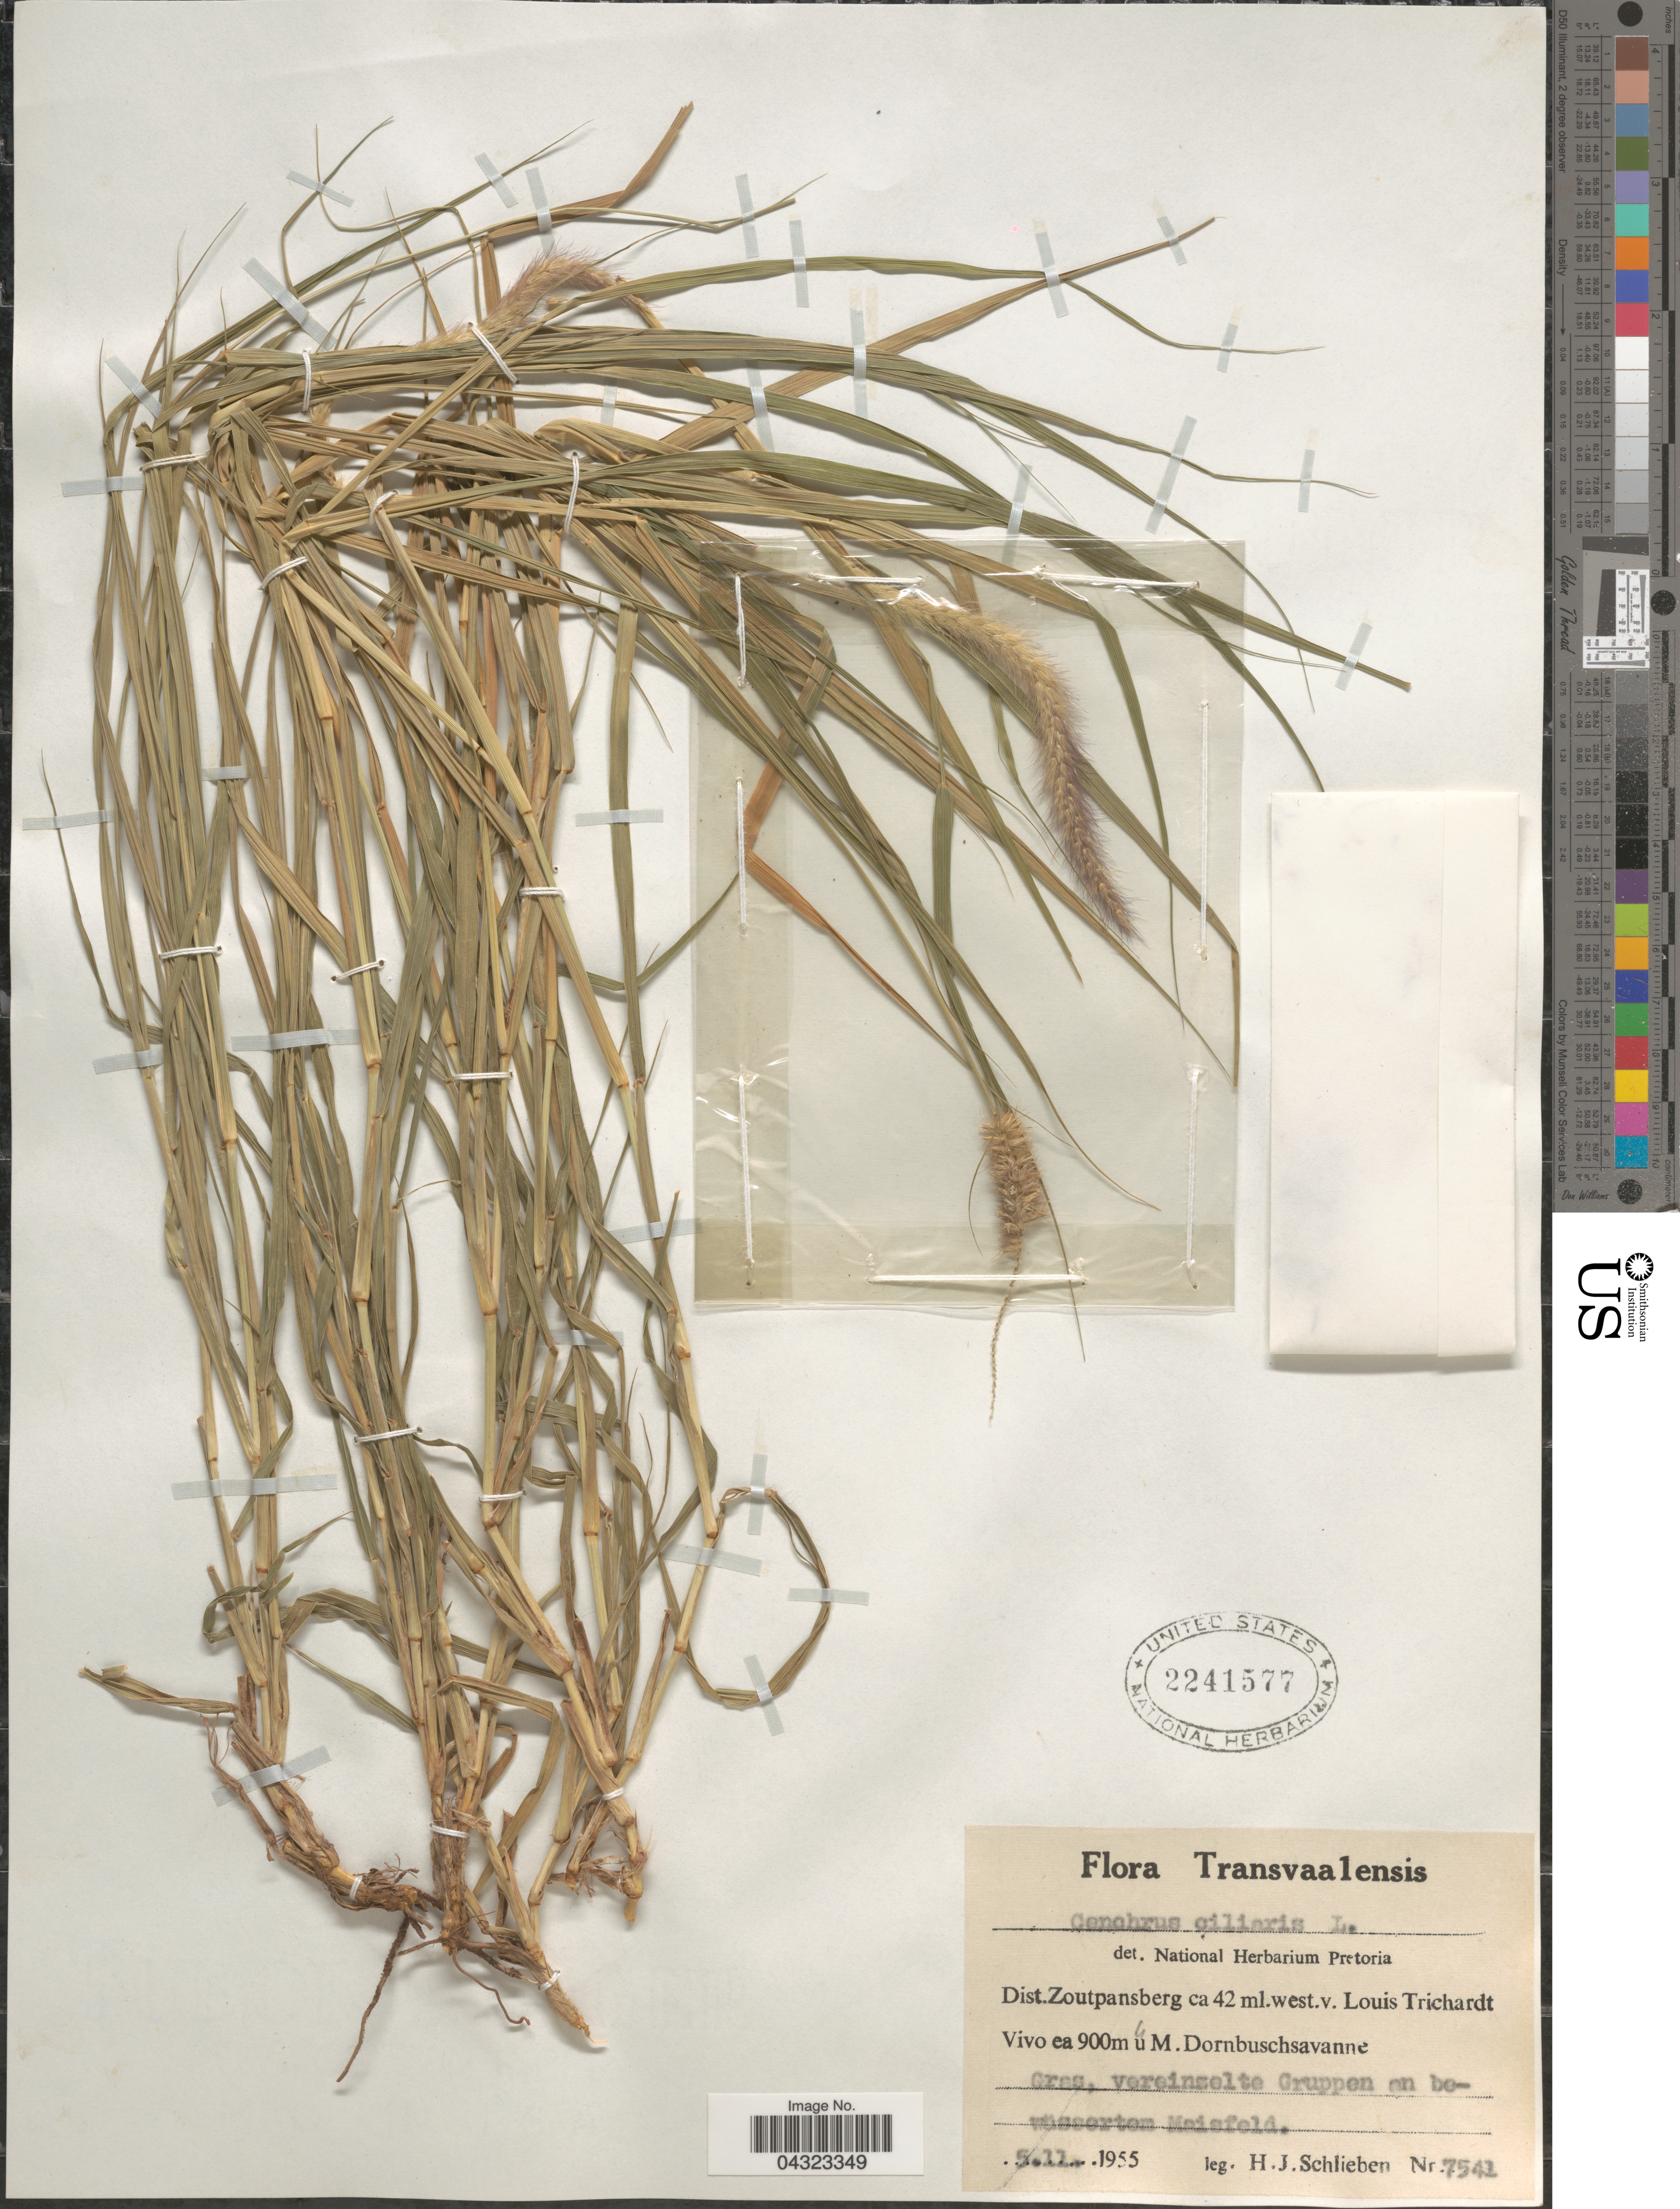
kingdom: Plantae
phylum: Tracheophyta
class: Liliopsida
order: Poales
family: Poaceae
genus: Cenchrus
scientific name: Cenchrus ciliaris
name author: L.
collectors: H. J. Schlieben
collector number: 7541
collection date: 1955-11-05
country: South Africa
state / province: Limpopo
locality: Transvaalensis. Dist. Zoutpansberg ca 42 ml. west. v. Louis Trichardt.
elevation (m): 900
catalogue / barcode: US 2241577